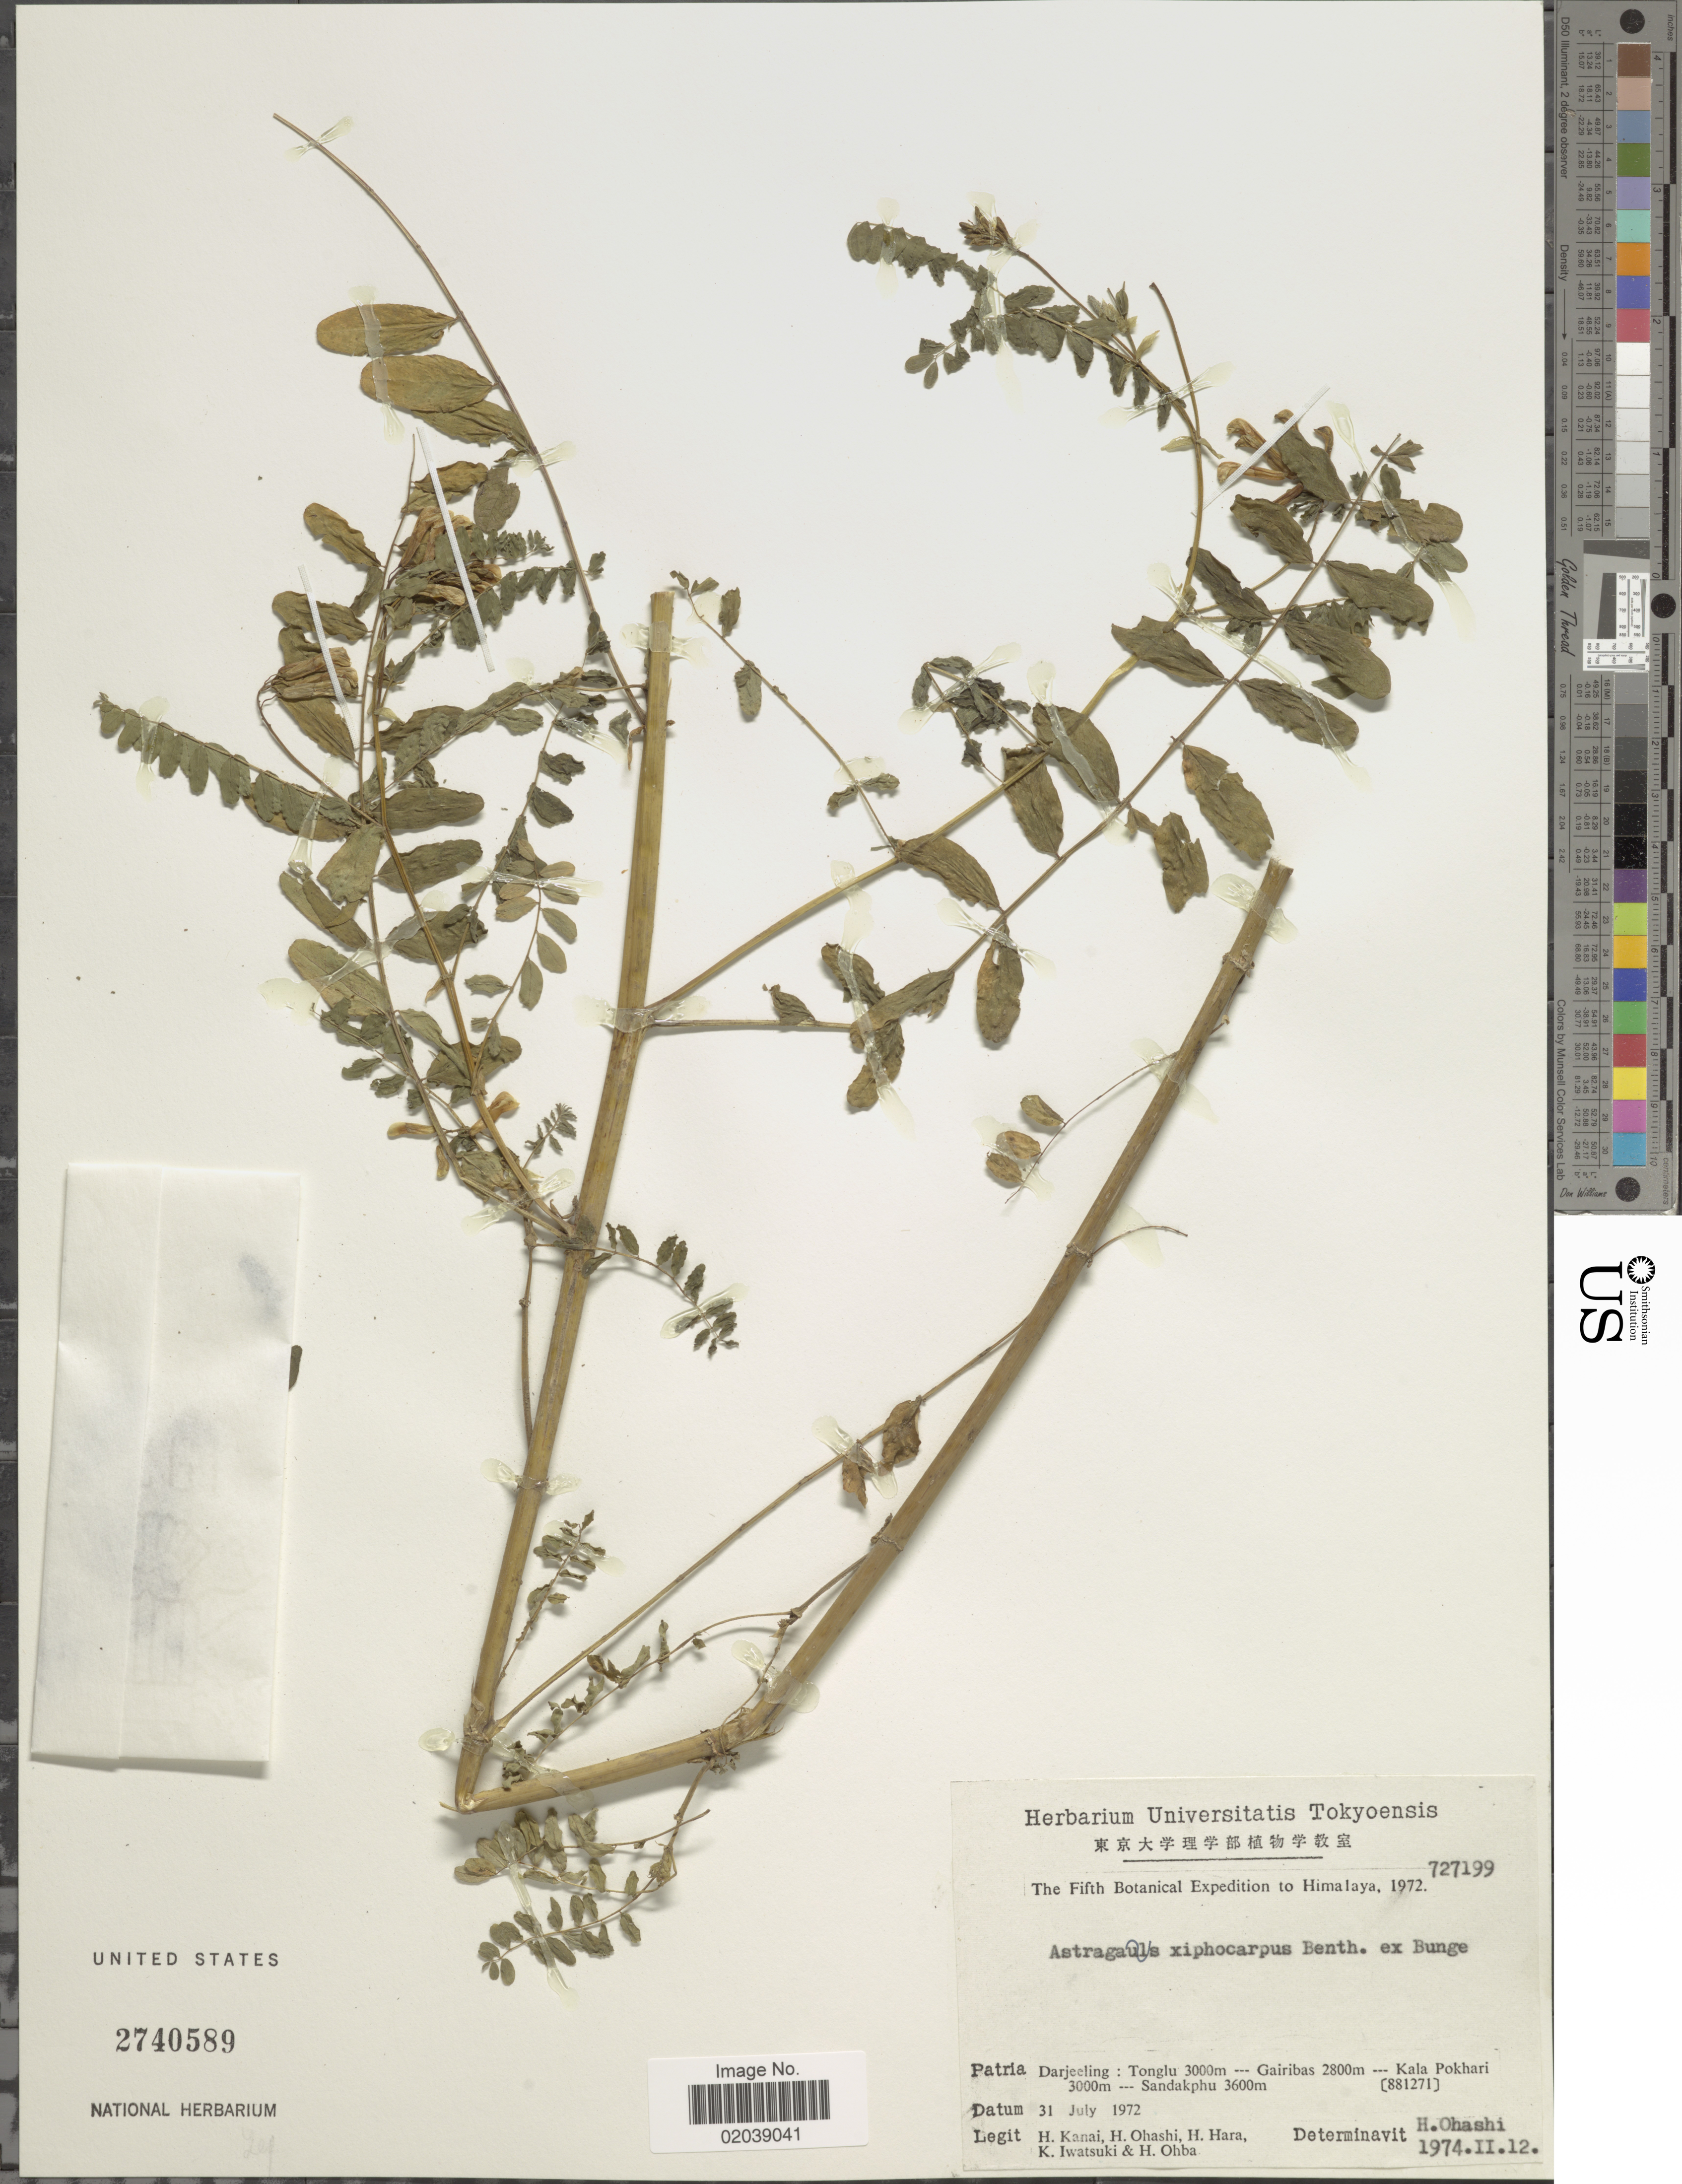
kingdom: Plantae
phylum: Tracheophyta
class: Magnoliopsida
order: Fabales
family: Fabaceae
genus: Astragalus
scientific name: Astragalus xiphocarpus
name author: Benth. ex Bunge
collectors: H. Kanai, H. Ohashi, H. Hara, K. Iwatsuki & H. Ohba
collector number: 727199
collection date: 1972-07-31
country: Nepal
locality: Darjeeling: Tonglu, Gairibas, Kala Pokhari, Sandakphu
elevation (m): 3000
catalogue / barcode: US 2740589